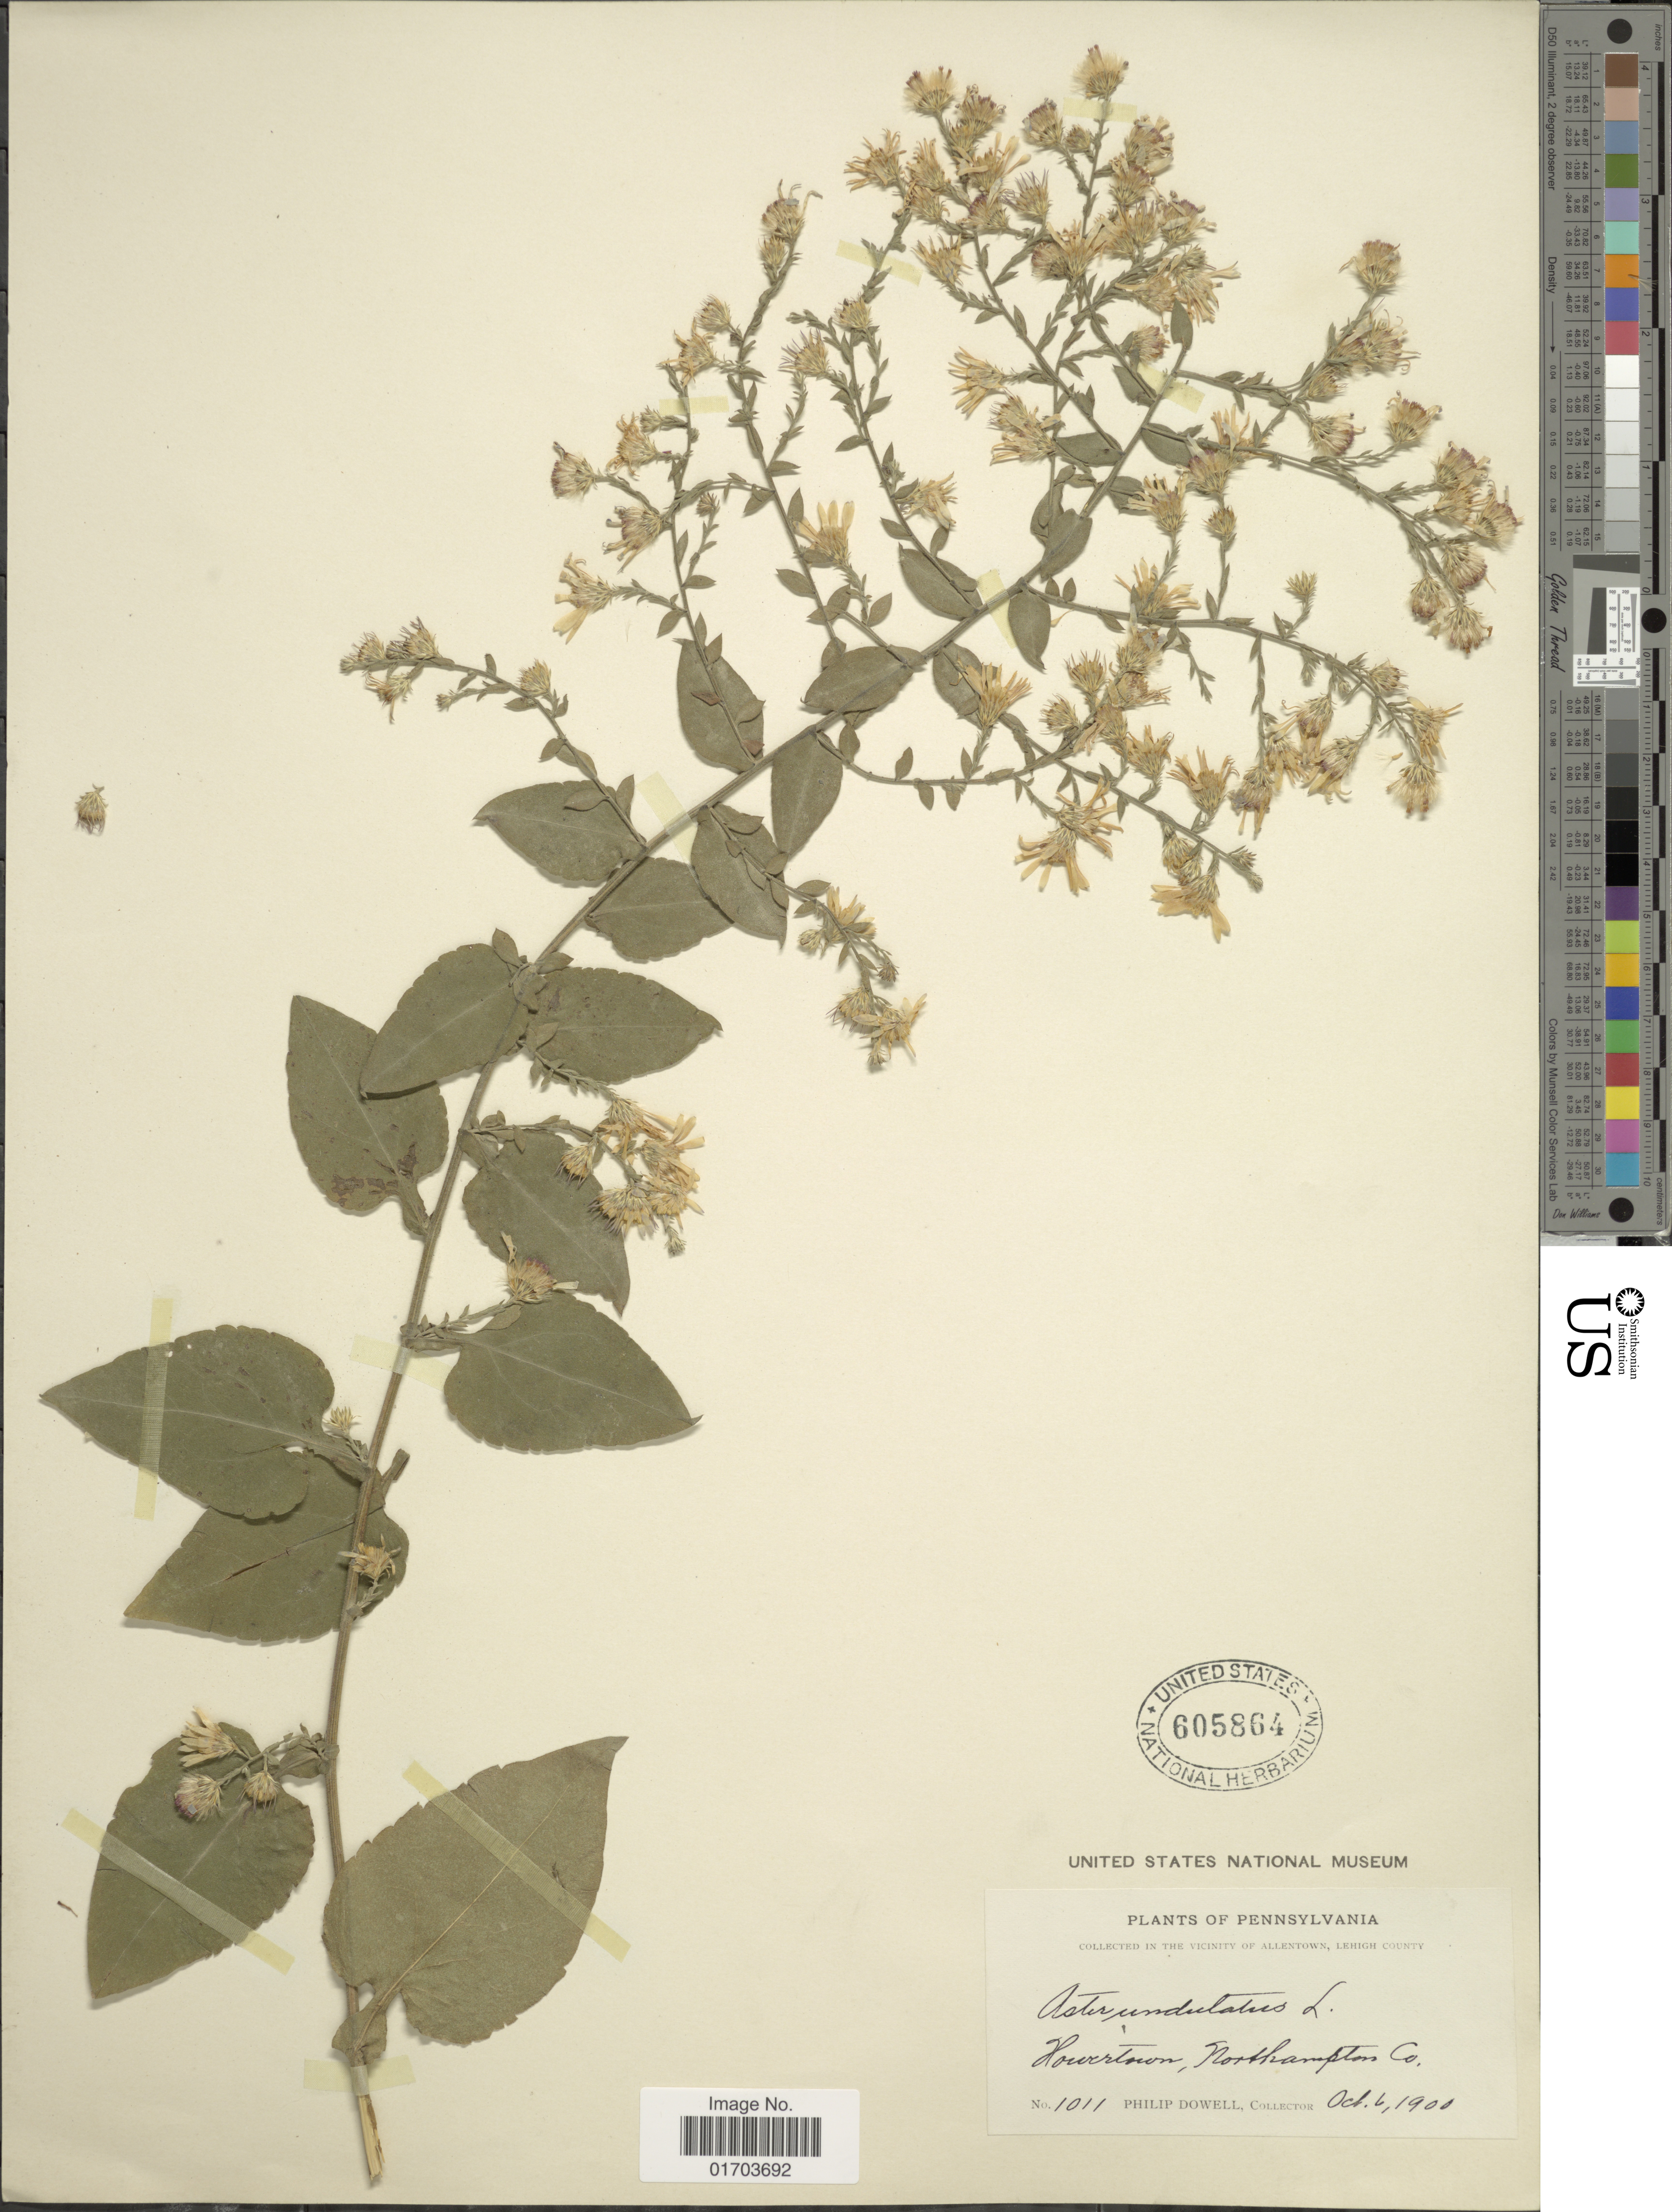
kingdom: Plantae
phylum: Tracheophyta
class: Magnoliopsida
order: Asterales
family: Asteraceae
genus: Symphyotrichum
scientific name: Symphyotrichum undulatum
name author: (L.) G.L. Nesom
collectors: P. Dowell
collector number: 1011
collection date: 1900-10-06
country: United States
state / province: Pennsylvania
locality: Pennsylvania. In the vicinity of Allentown, Lehigh County. Howertown, Northampton Co.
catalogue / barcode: US 605864